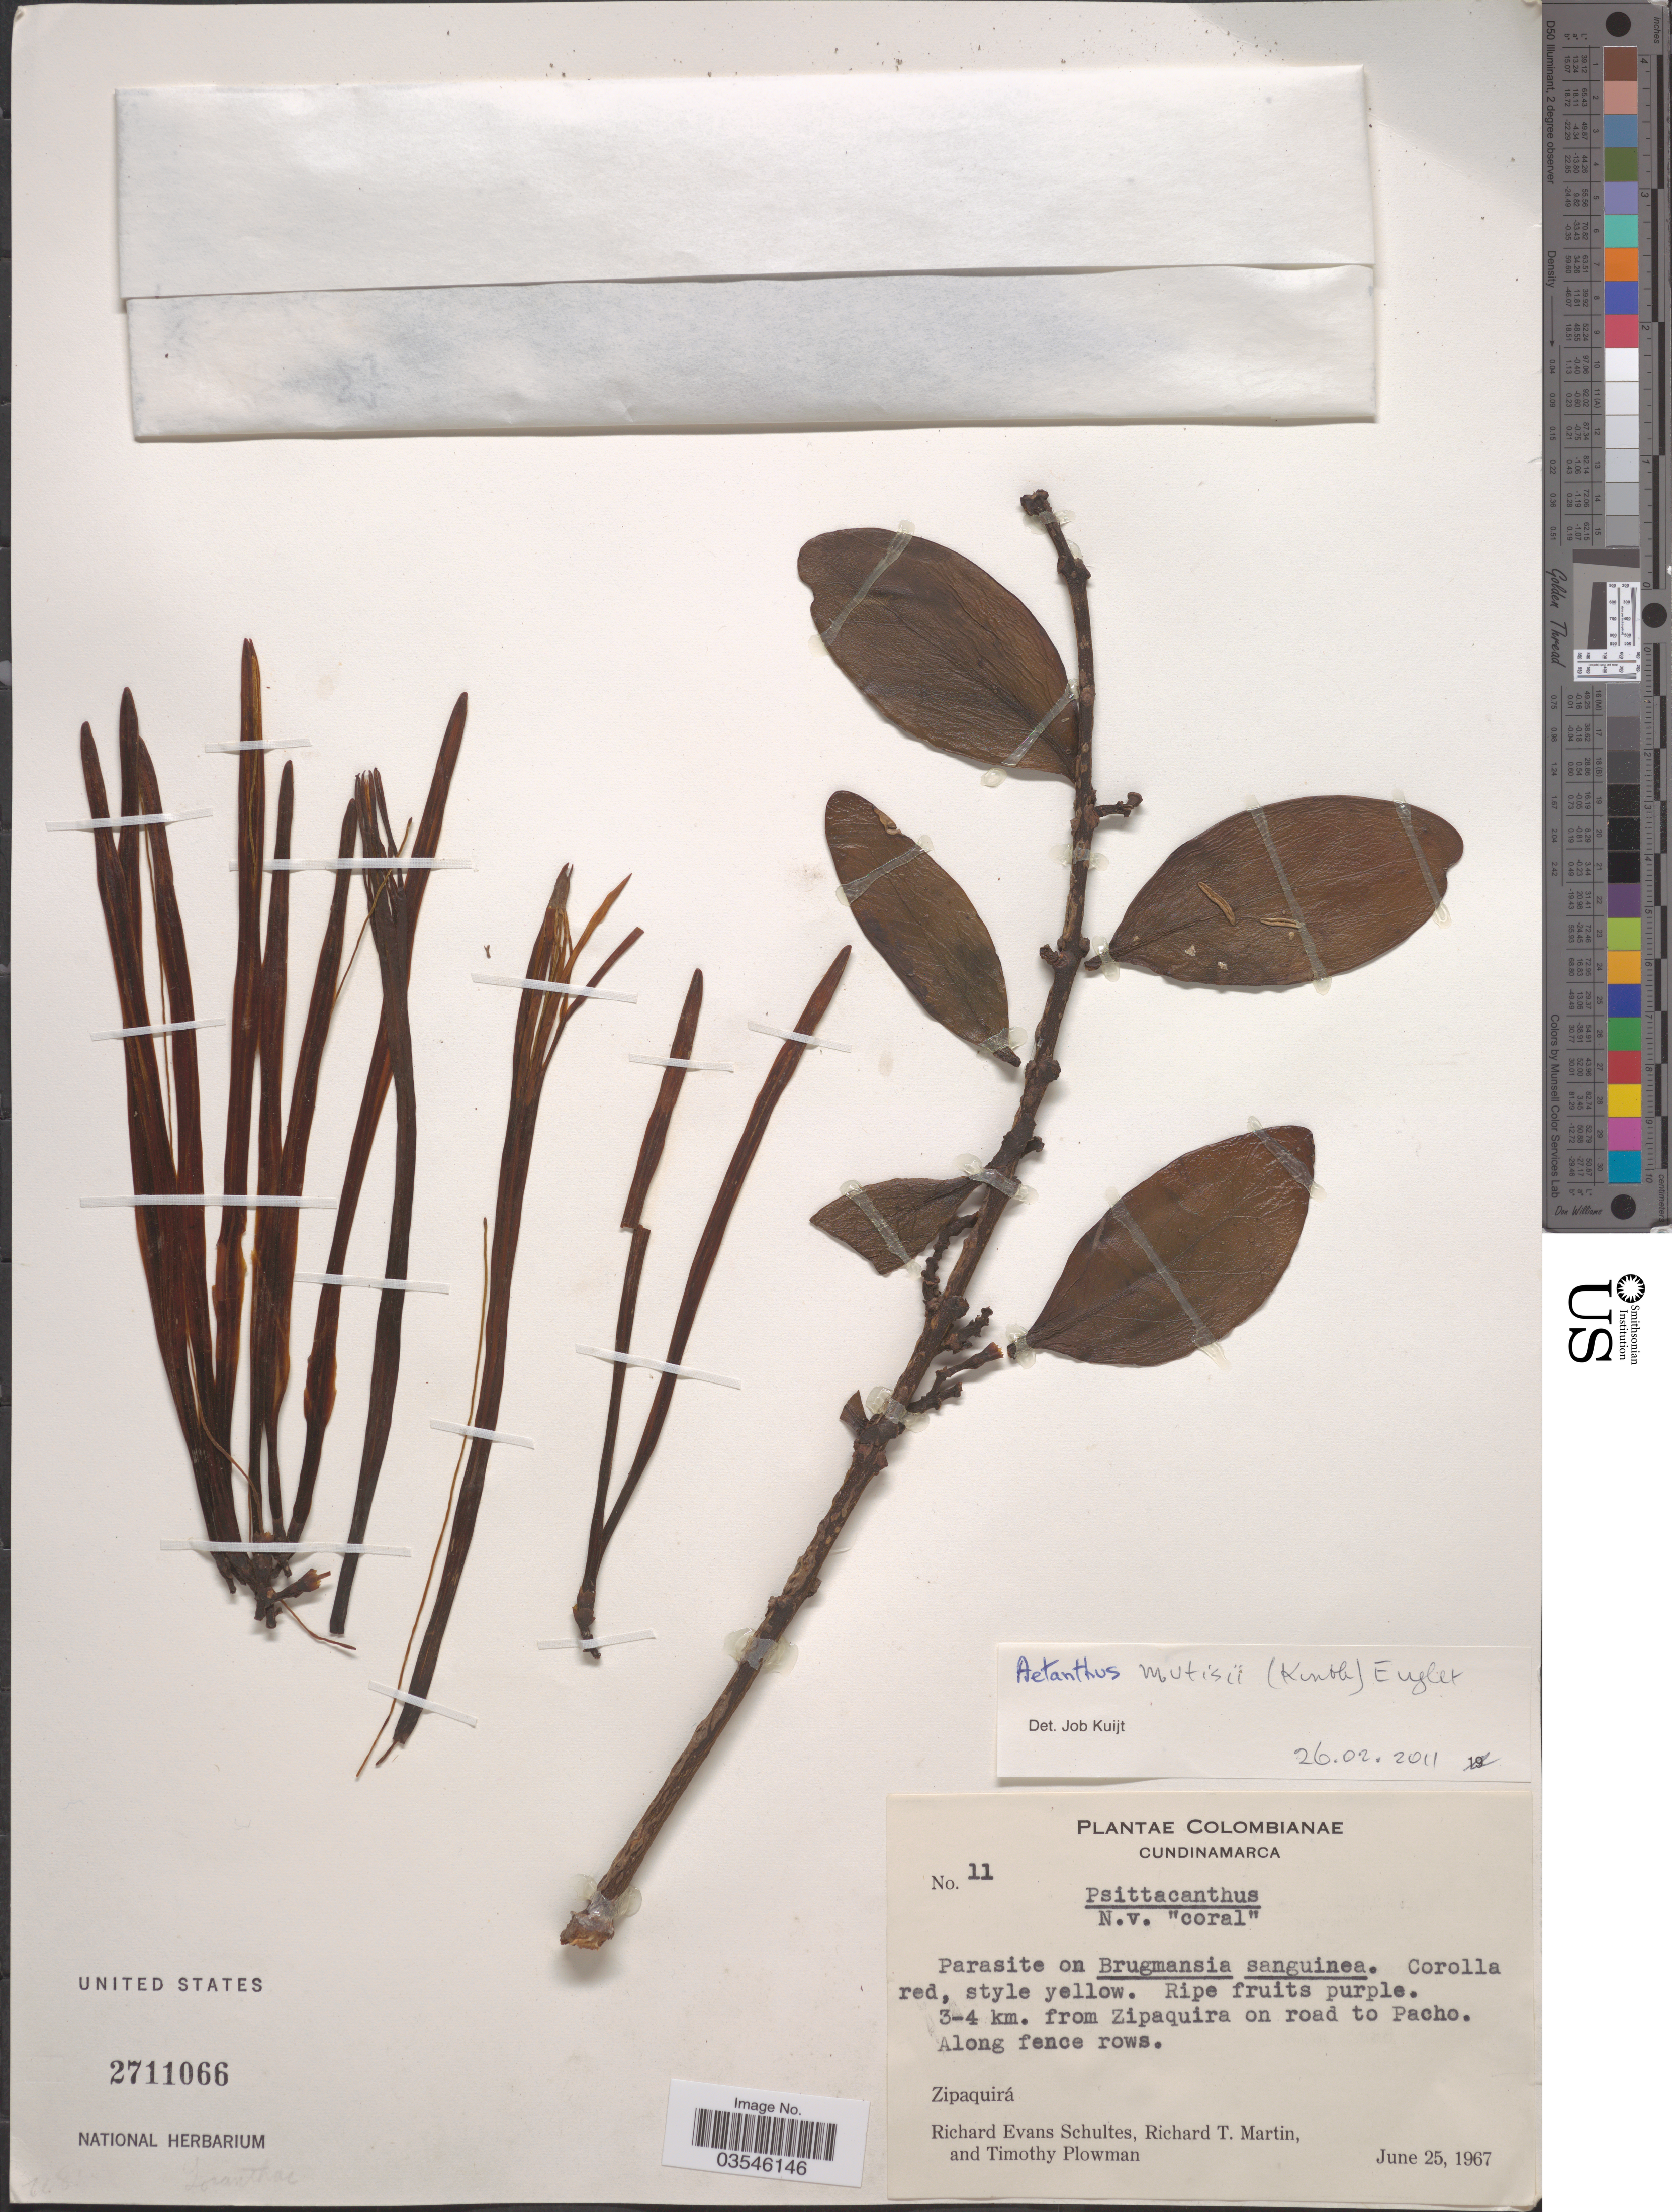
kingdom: Plantae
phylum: Tracheophyta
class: Magnoliopsida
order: Santalales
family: Loranthaceae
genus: Aetanthus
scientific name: Aetanthus mutisii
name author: (Kunth) Engl.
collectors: R. E. Schultes, R. T. Martin & T. Plowman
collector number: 11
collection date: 1967-06-25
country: Colombia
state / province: Cundinamarca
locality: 3-4 km. from Zipaquira on road to Pacho. Zipaquirá.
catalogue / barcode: US 2711066